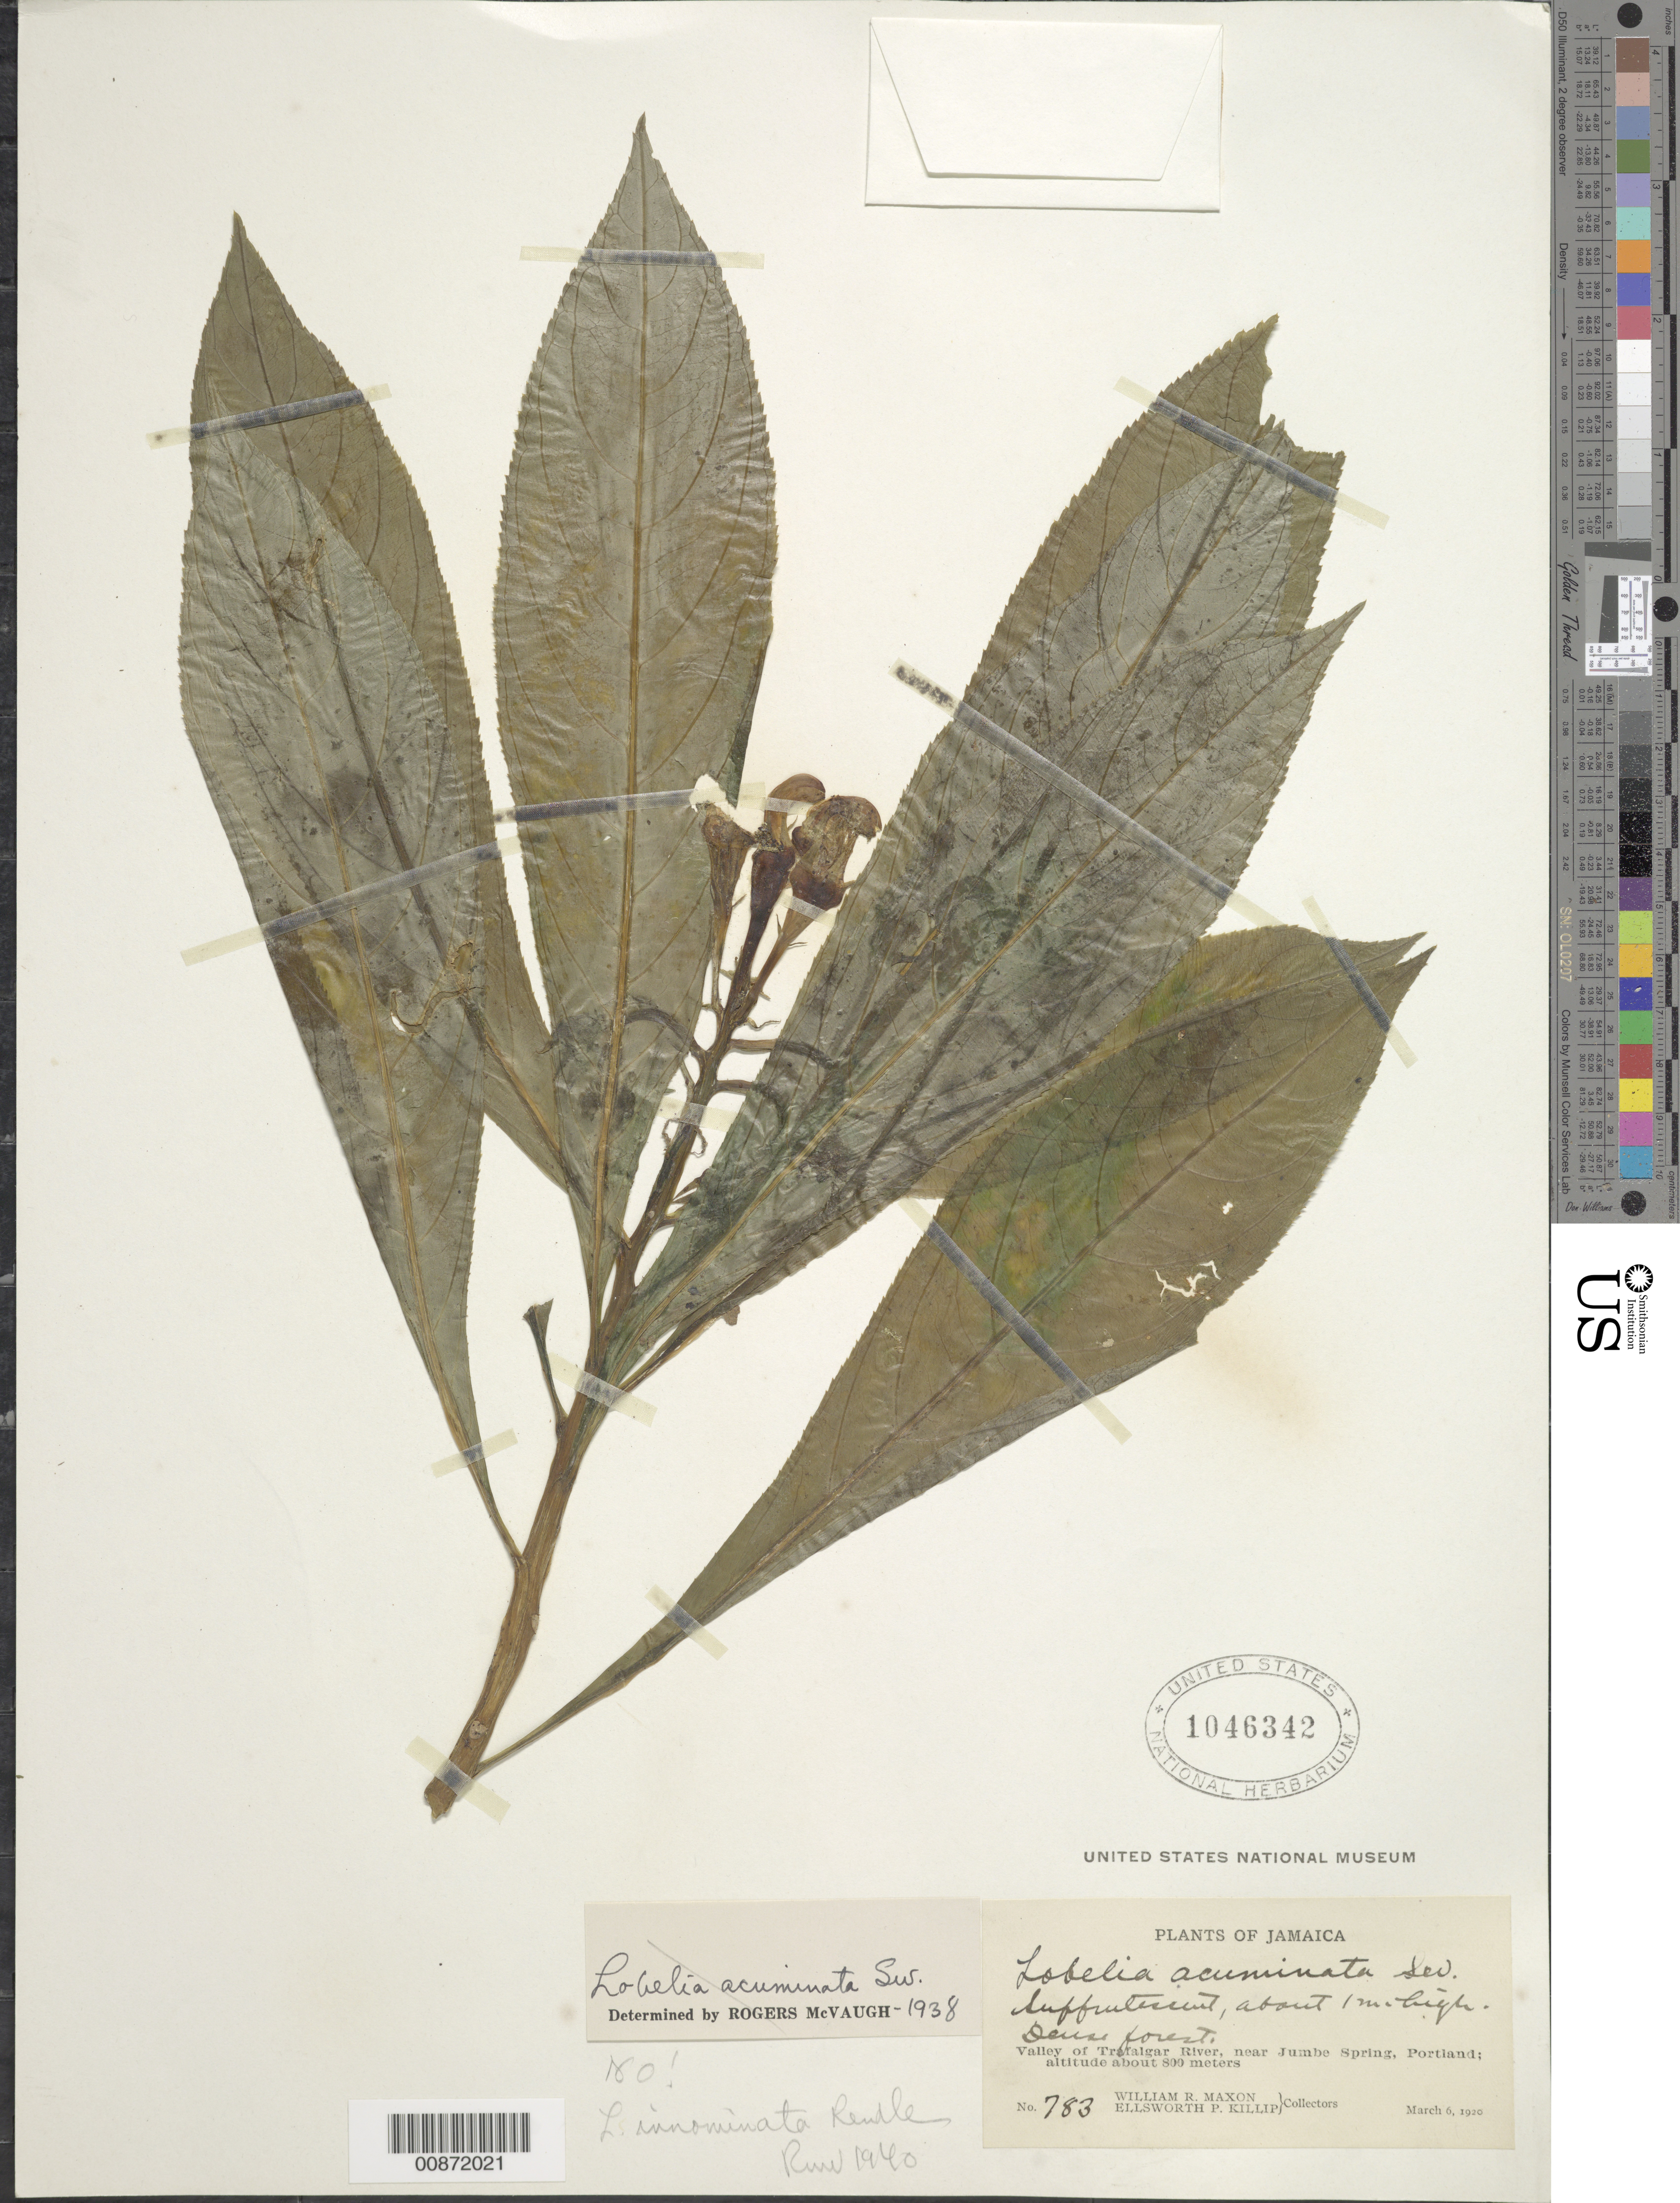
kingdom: Plantae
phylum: Tracheophyta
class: Magnoliopsida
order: Asterales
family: Campanulaceae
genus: Lobelia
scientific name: Lobelia innominata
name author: Rendle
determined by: McVaugh, R.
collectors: W. R. Maxon & E. P. Killip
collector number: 783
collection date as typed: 06 Mar 1920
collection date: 1920-03-06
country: Jamaica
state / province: Portland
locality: Valley of Trafalgar River, near Jumbe Spring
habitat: Dense forest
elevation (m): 800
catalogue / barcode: US 1046342